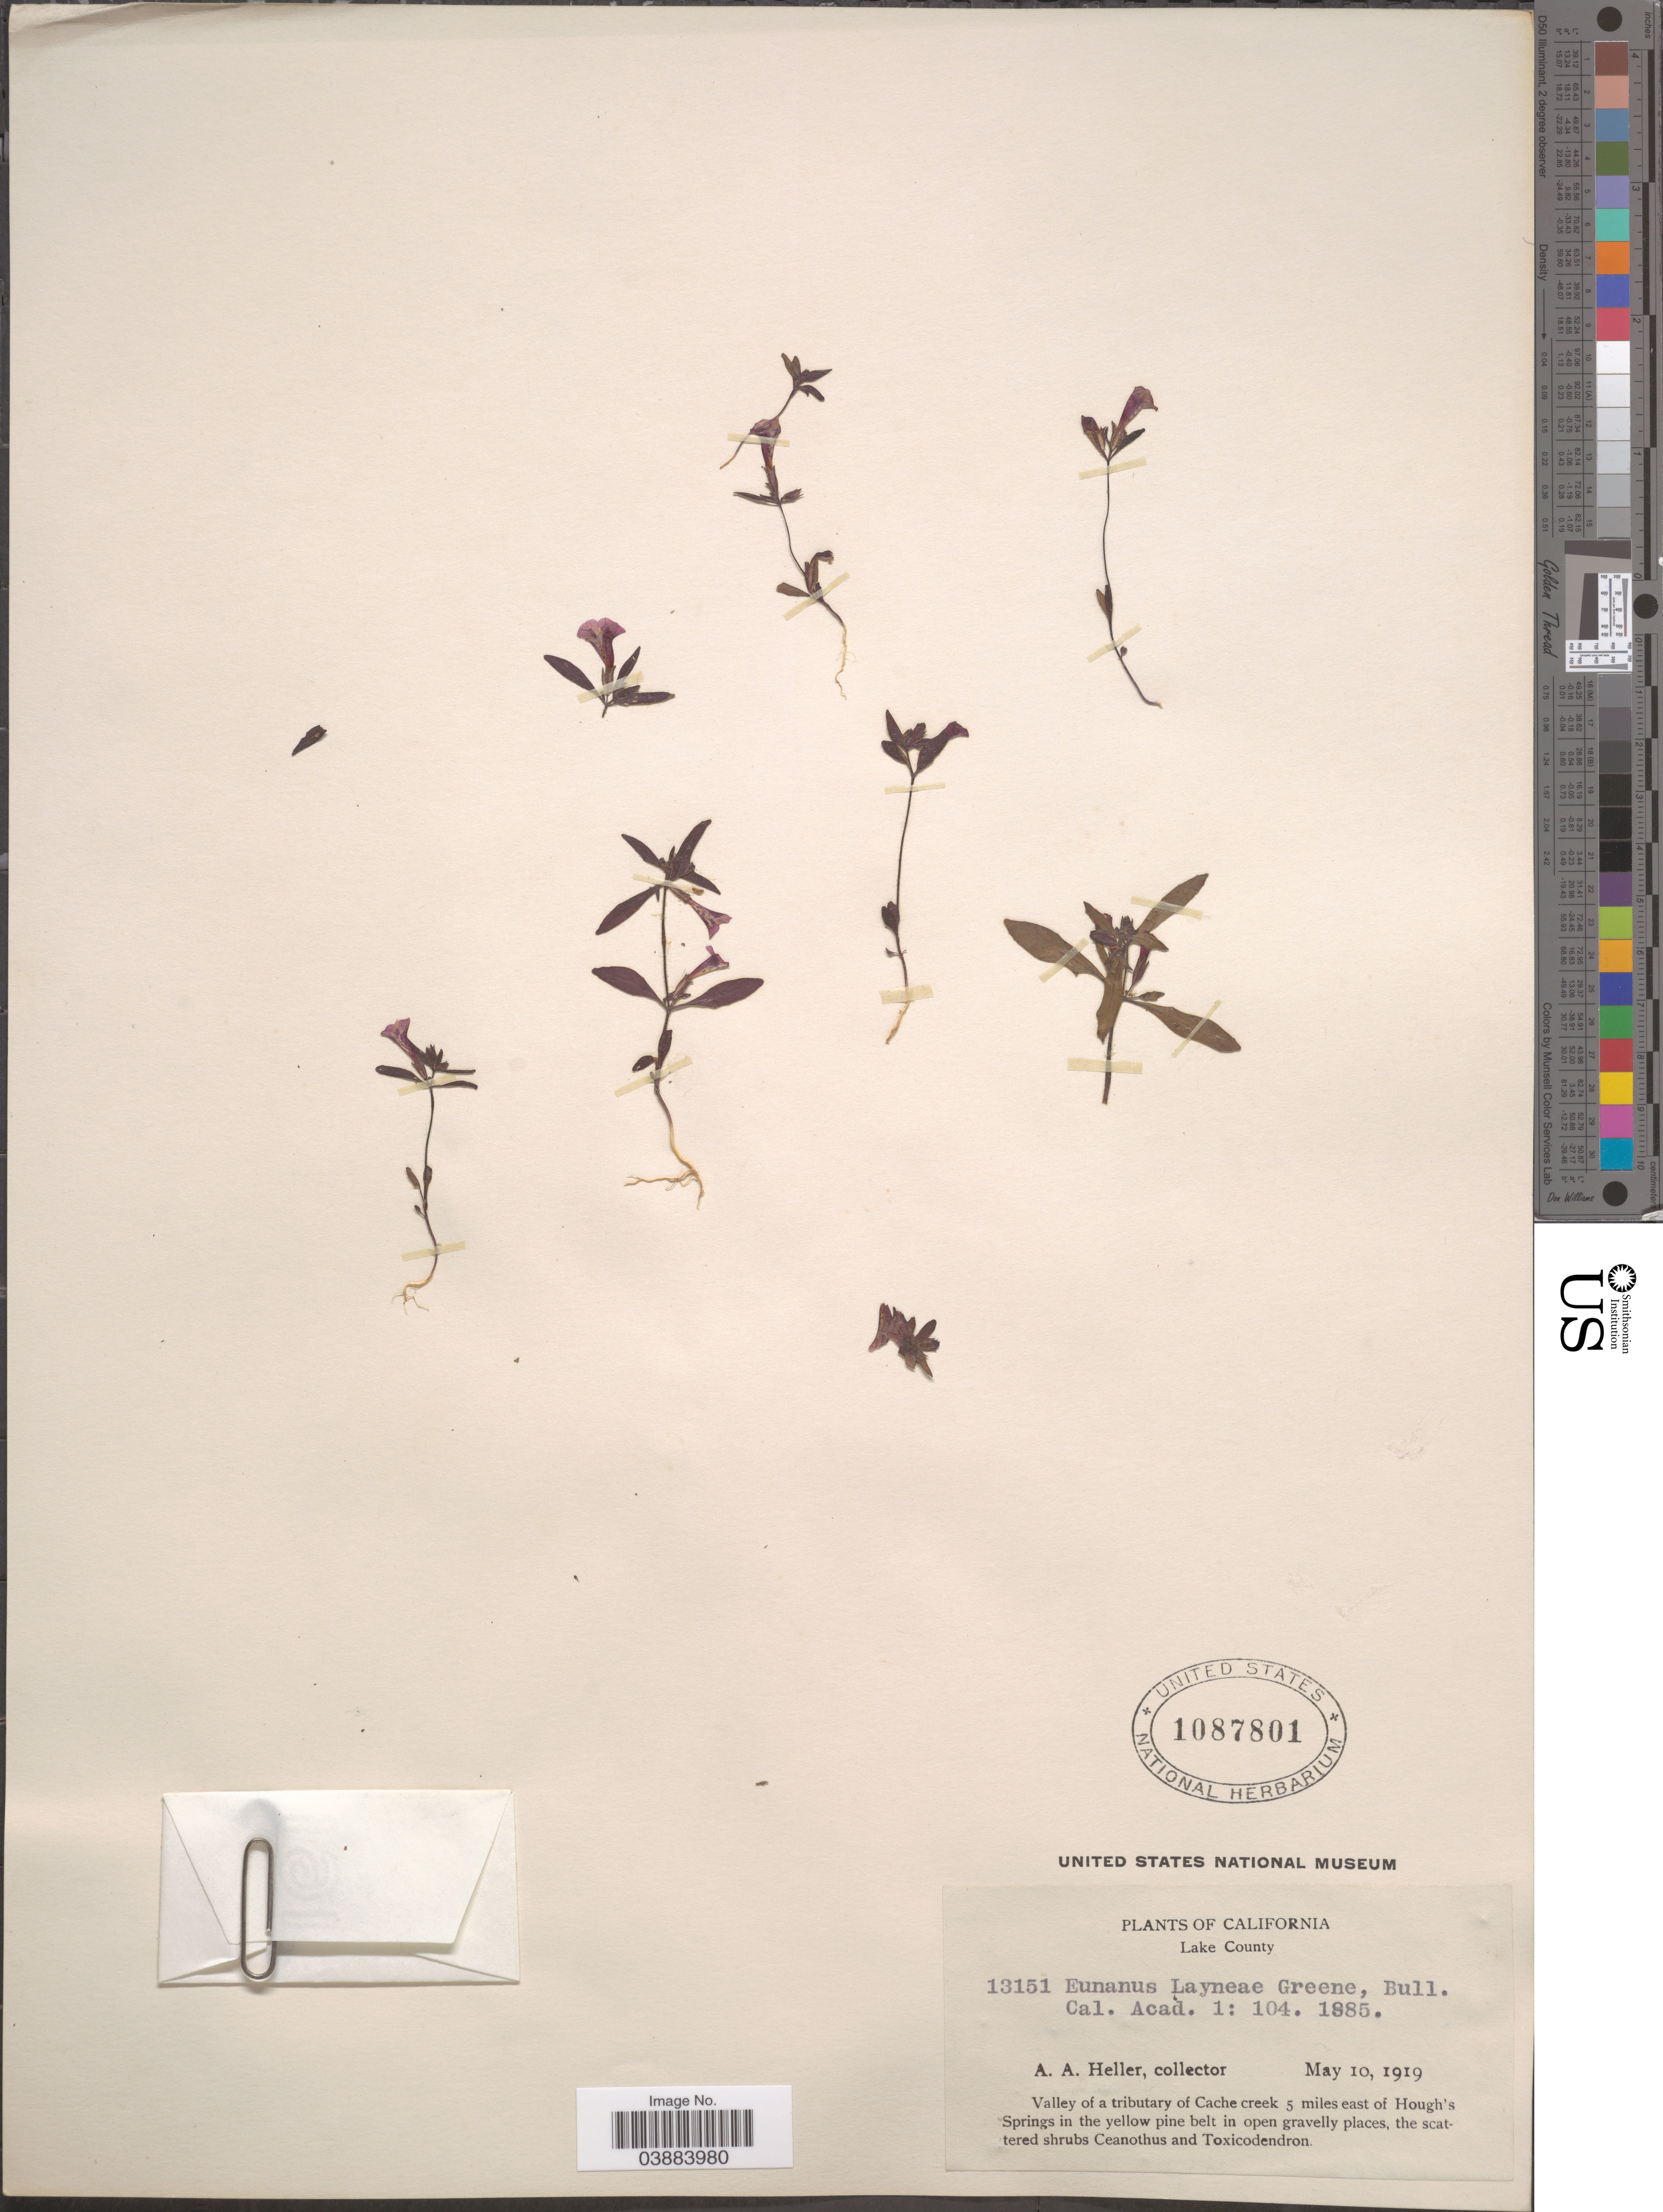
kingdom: Plantae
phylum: Tracheophyta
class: Magnoliopsida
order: Lamiales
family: Phrymaceae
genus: Eunanus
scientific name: Eunanus layneae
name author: Greene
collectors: A. A. Heller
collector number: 13151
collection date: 1919-05-10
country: United States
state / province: California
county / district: Lake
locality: Lake County. Valley of a tributary of Cache creek 5 miles east of Hough's Springs in the yellow pine belt.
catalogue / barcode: US 1087801